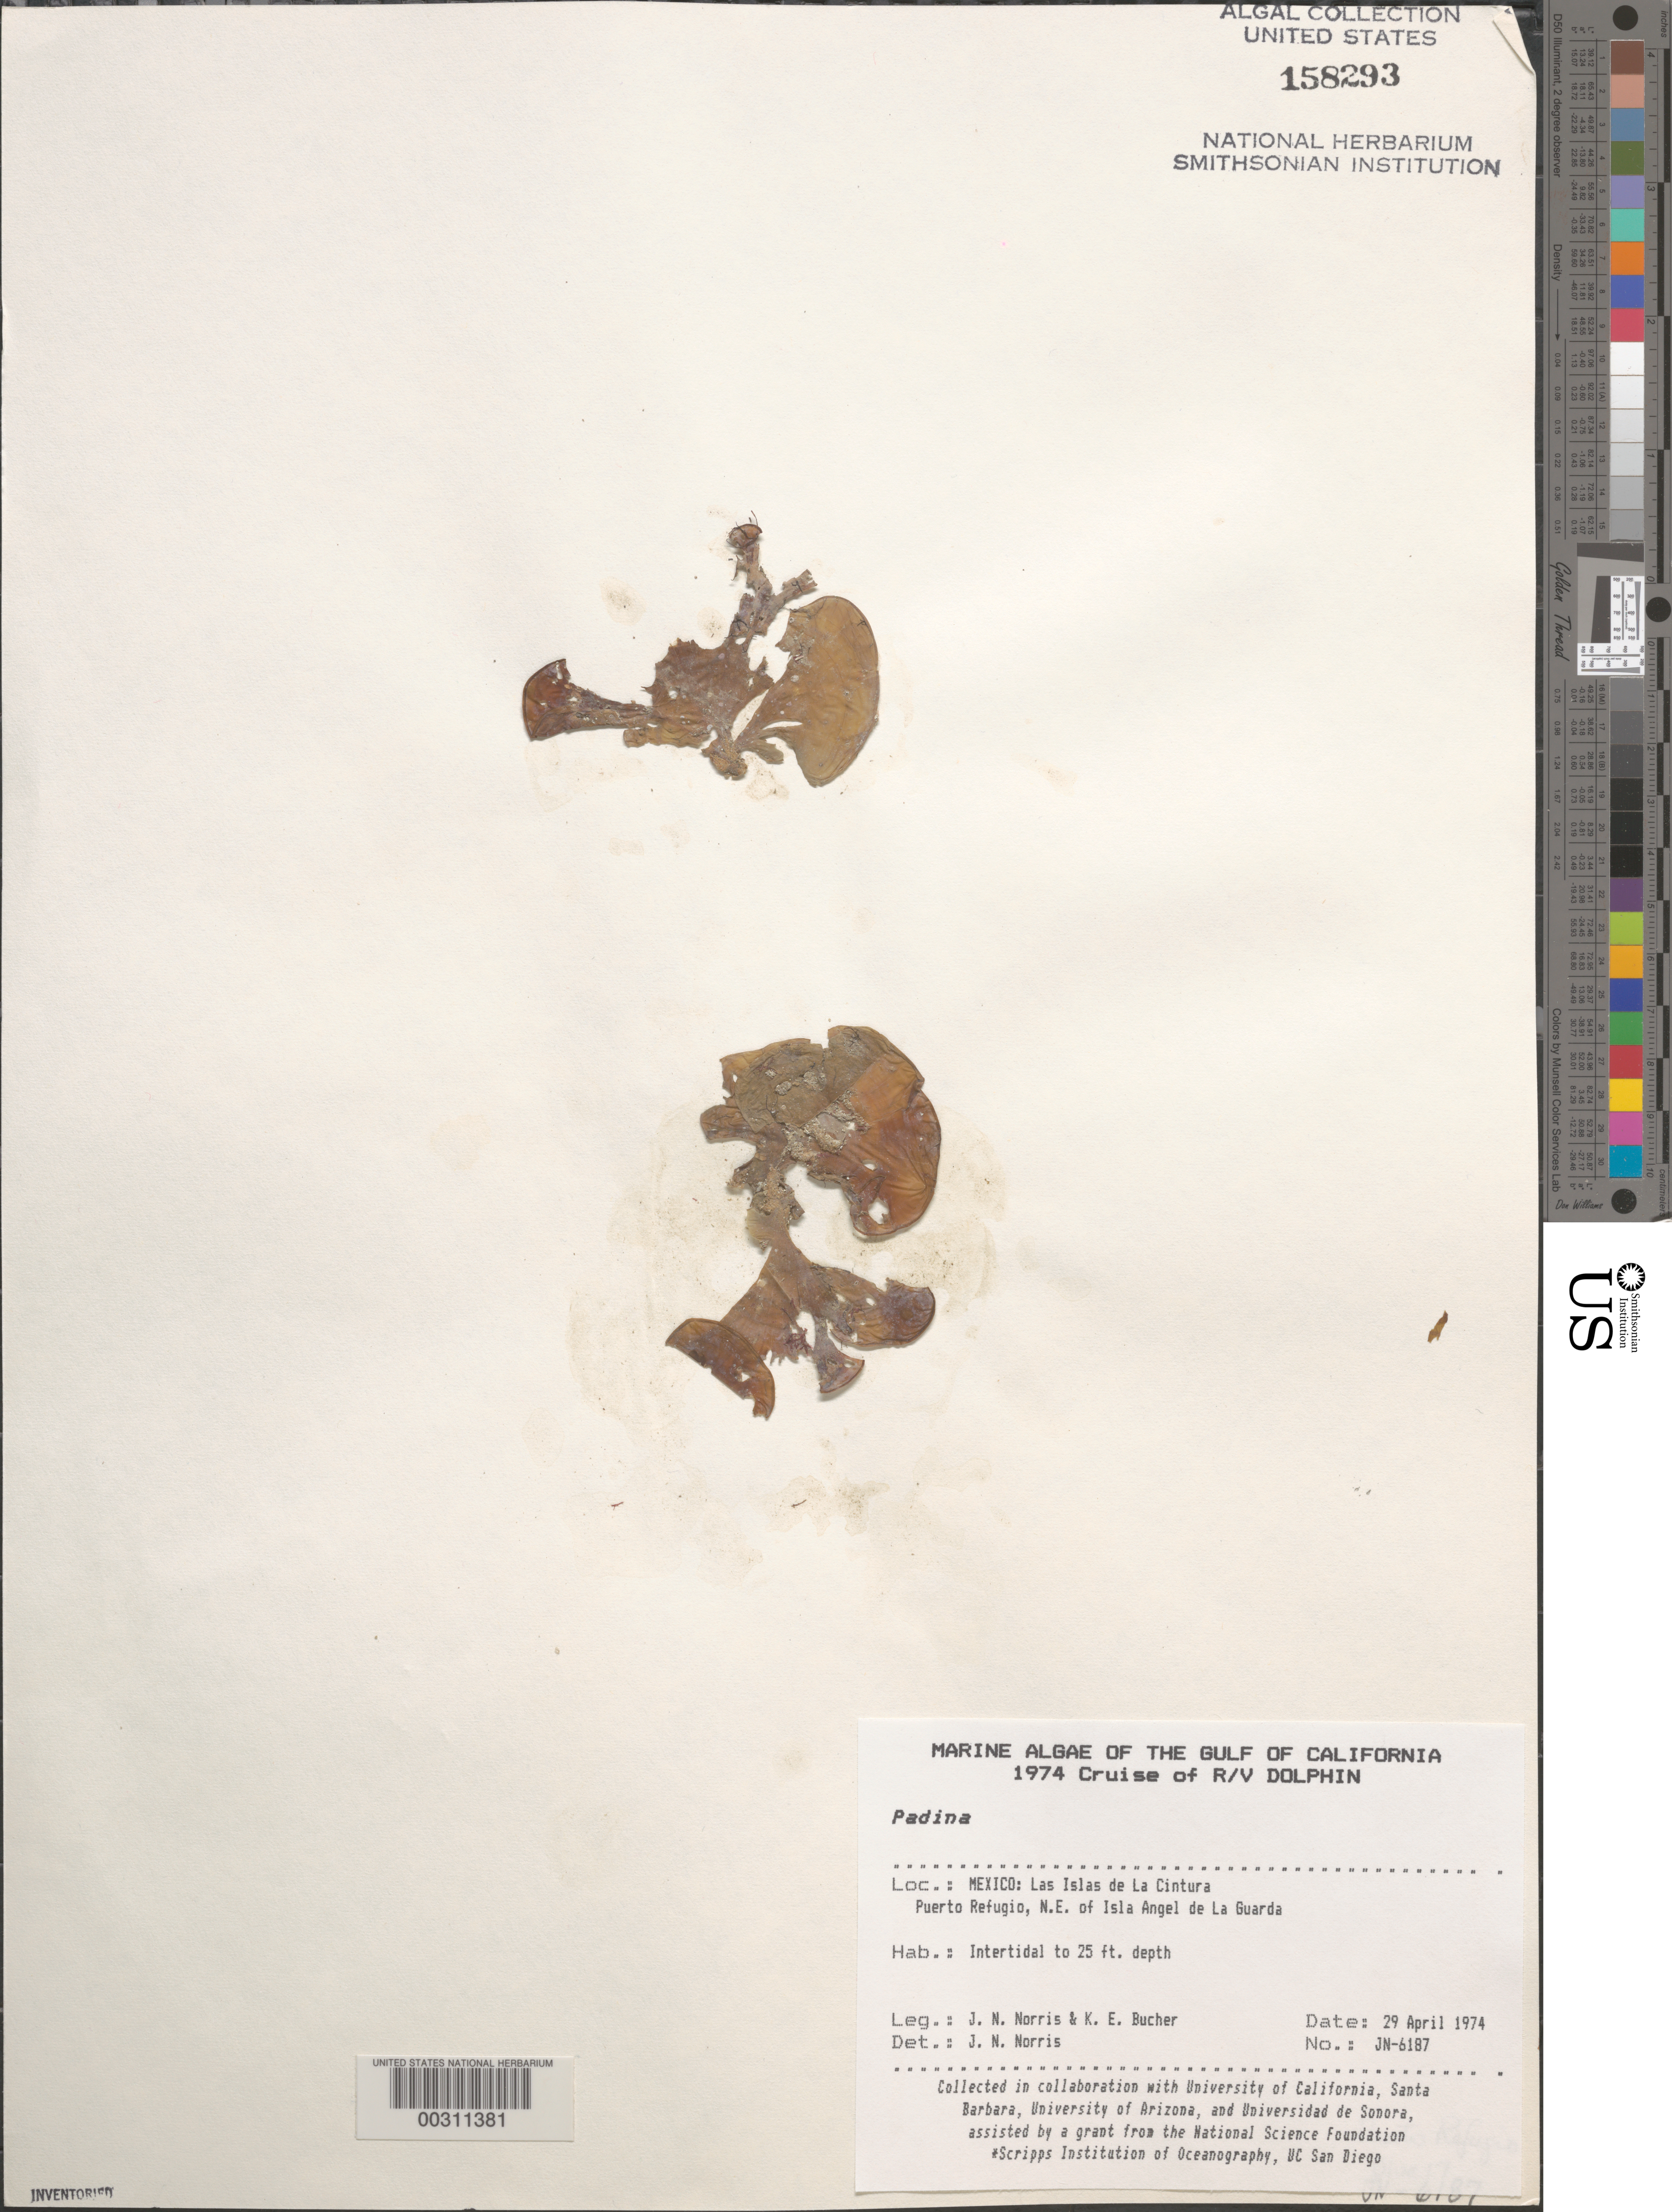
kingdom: Chromista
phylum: Ochrophyta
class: Phaeophyceae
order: Dictyotales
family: Dictyotaceae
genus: Padina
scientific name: Padina durvillaei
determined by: Norris, James N.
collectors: J. N. Norris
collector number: JN-6187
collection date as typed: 29 Apr 1974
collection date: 1974-04-29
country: Mexico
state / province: Baja California Norte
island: Las Islas de la Cintura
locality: Puerto Refugio, northeast of Isla Angel de la Guarda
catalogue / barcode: US 158293